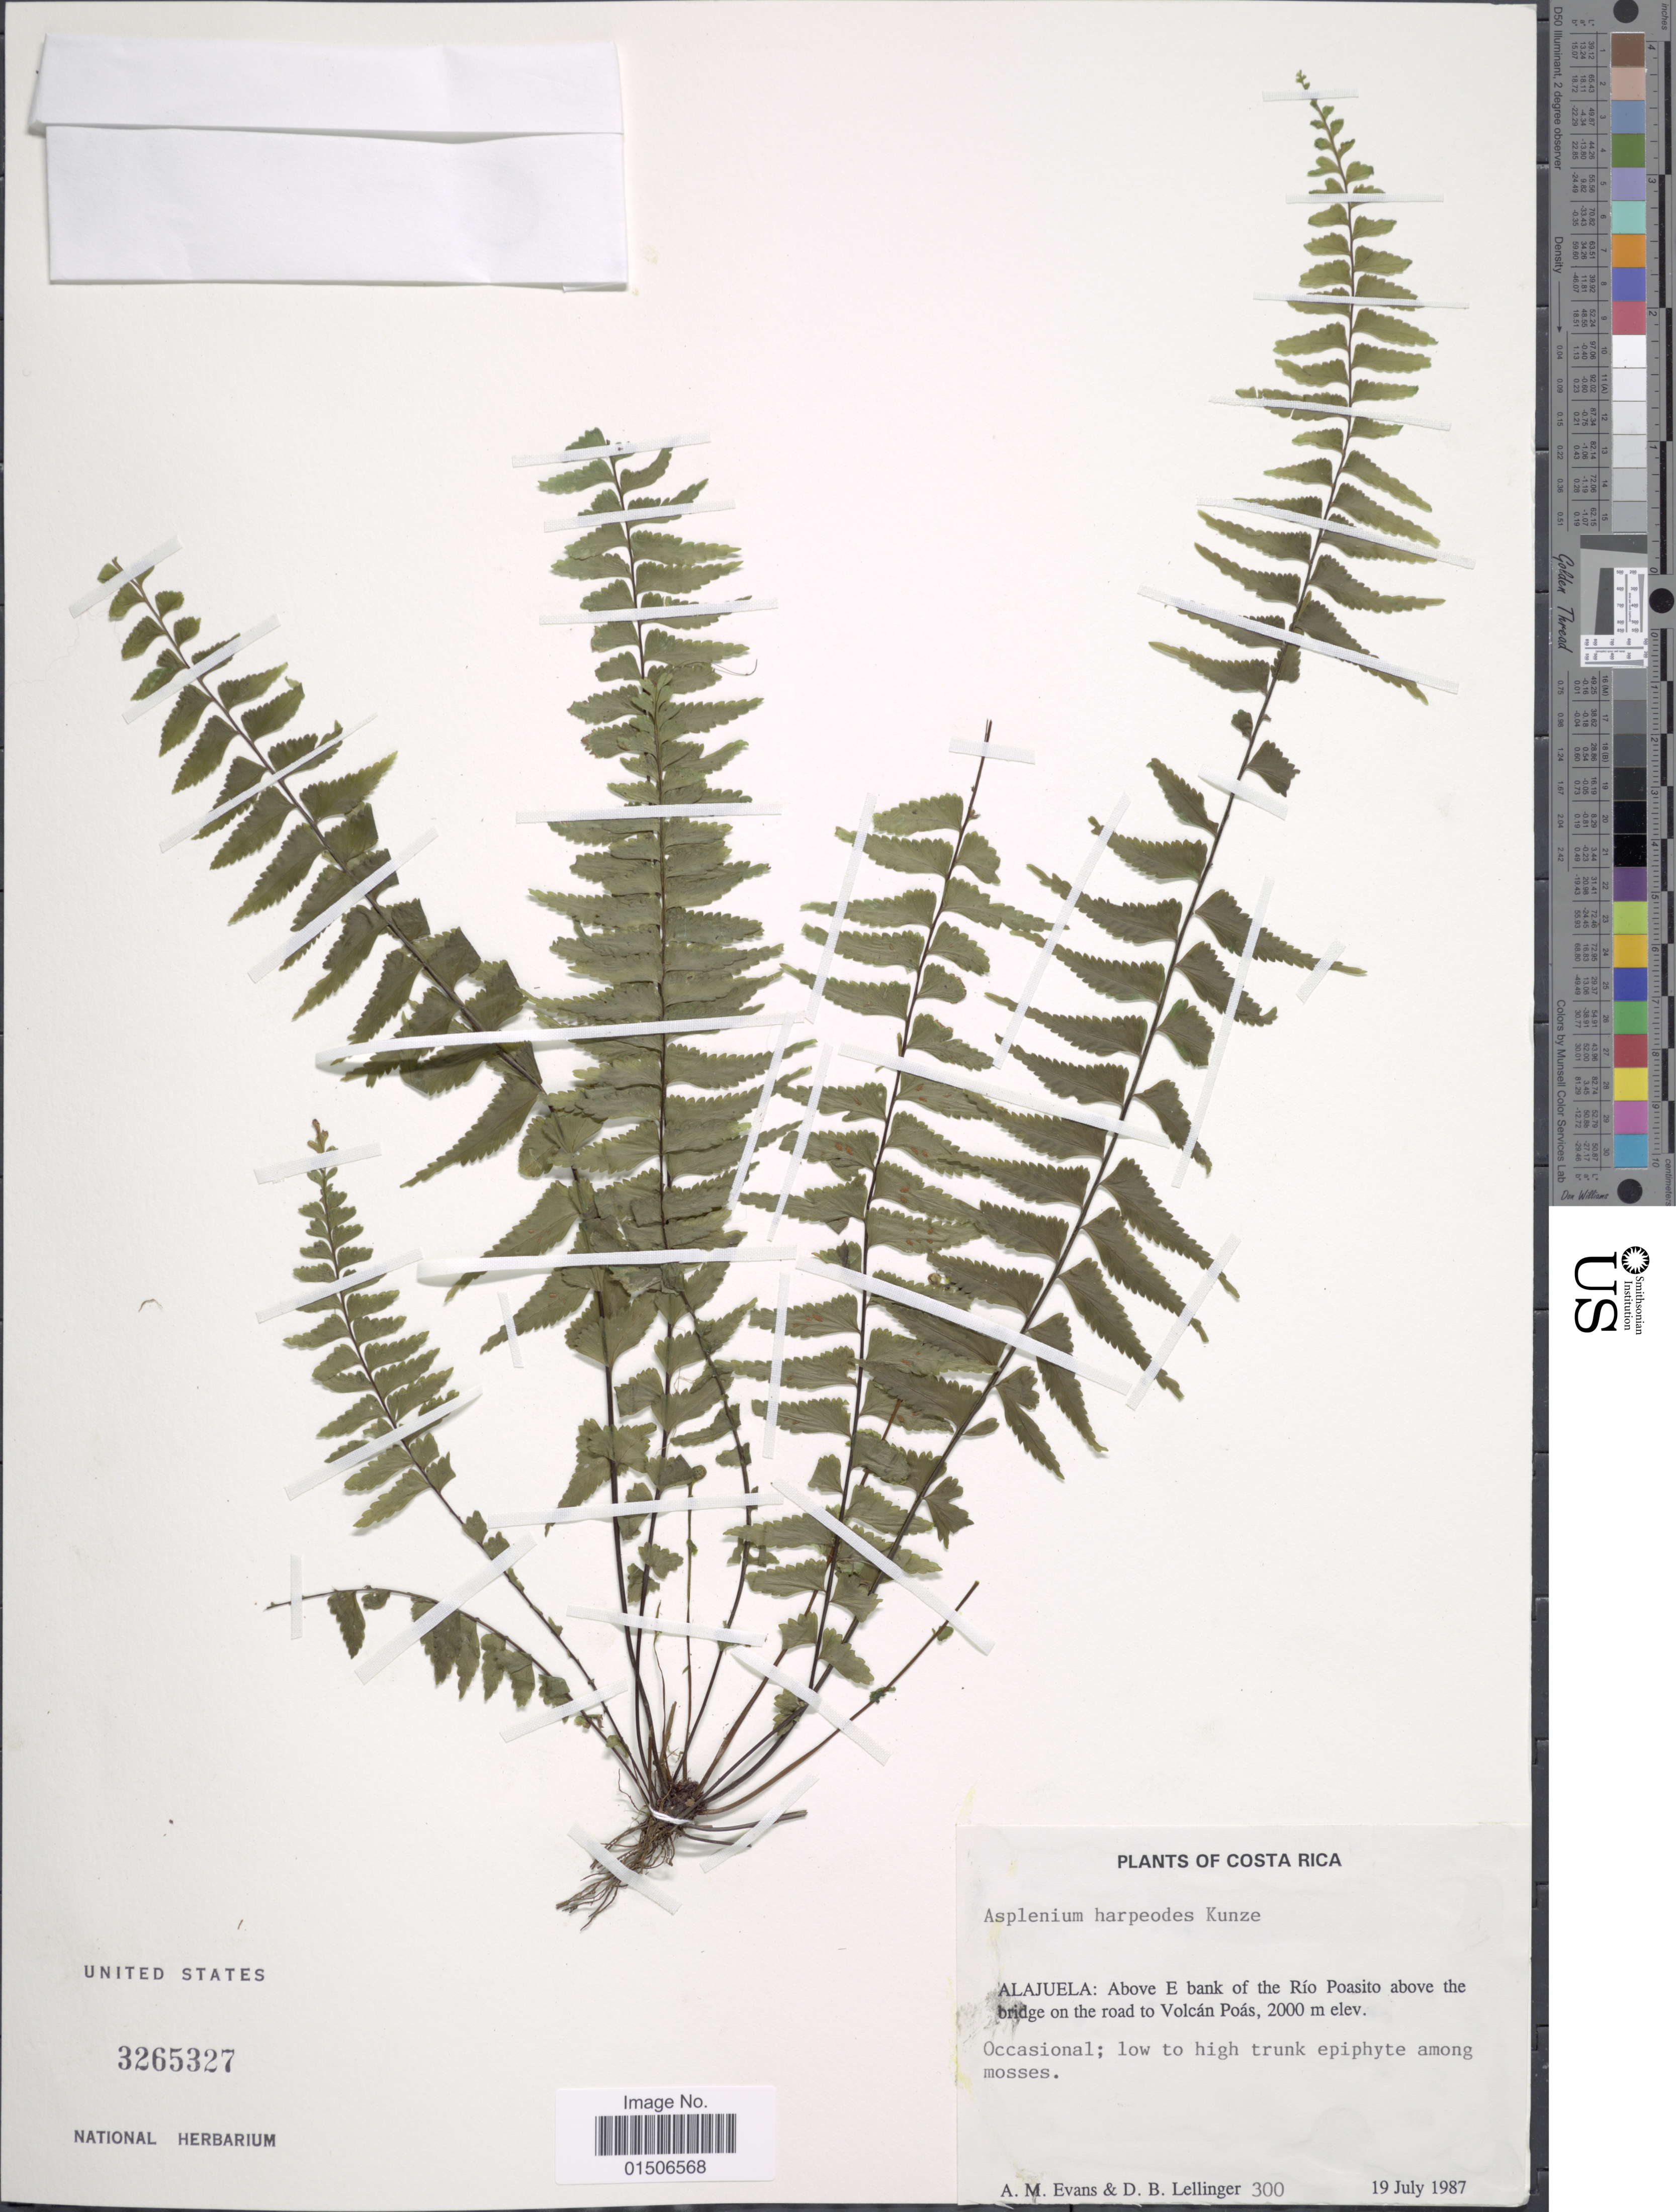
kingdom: Plantae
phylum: Tracheophyta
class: Polypodiopsida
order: Polypodiales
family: Aspleniaceae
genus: Asplenium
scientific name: Asplenium harpeodes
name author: Kunze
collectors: A. M. Evans & D. B. Lellinger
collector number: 300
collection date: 1987-07-19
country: Costa Rica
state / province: Alajuela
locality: Above E bank of the Río Poasito above the bridge on the road to Volcán Poás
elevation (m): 2000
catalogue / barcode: US 3265327